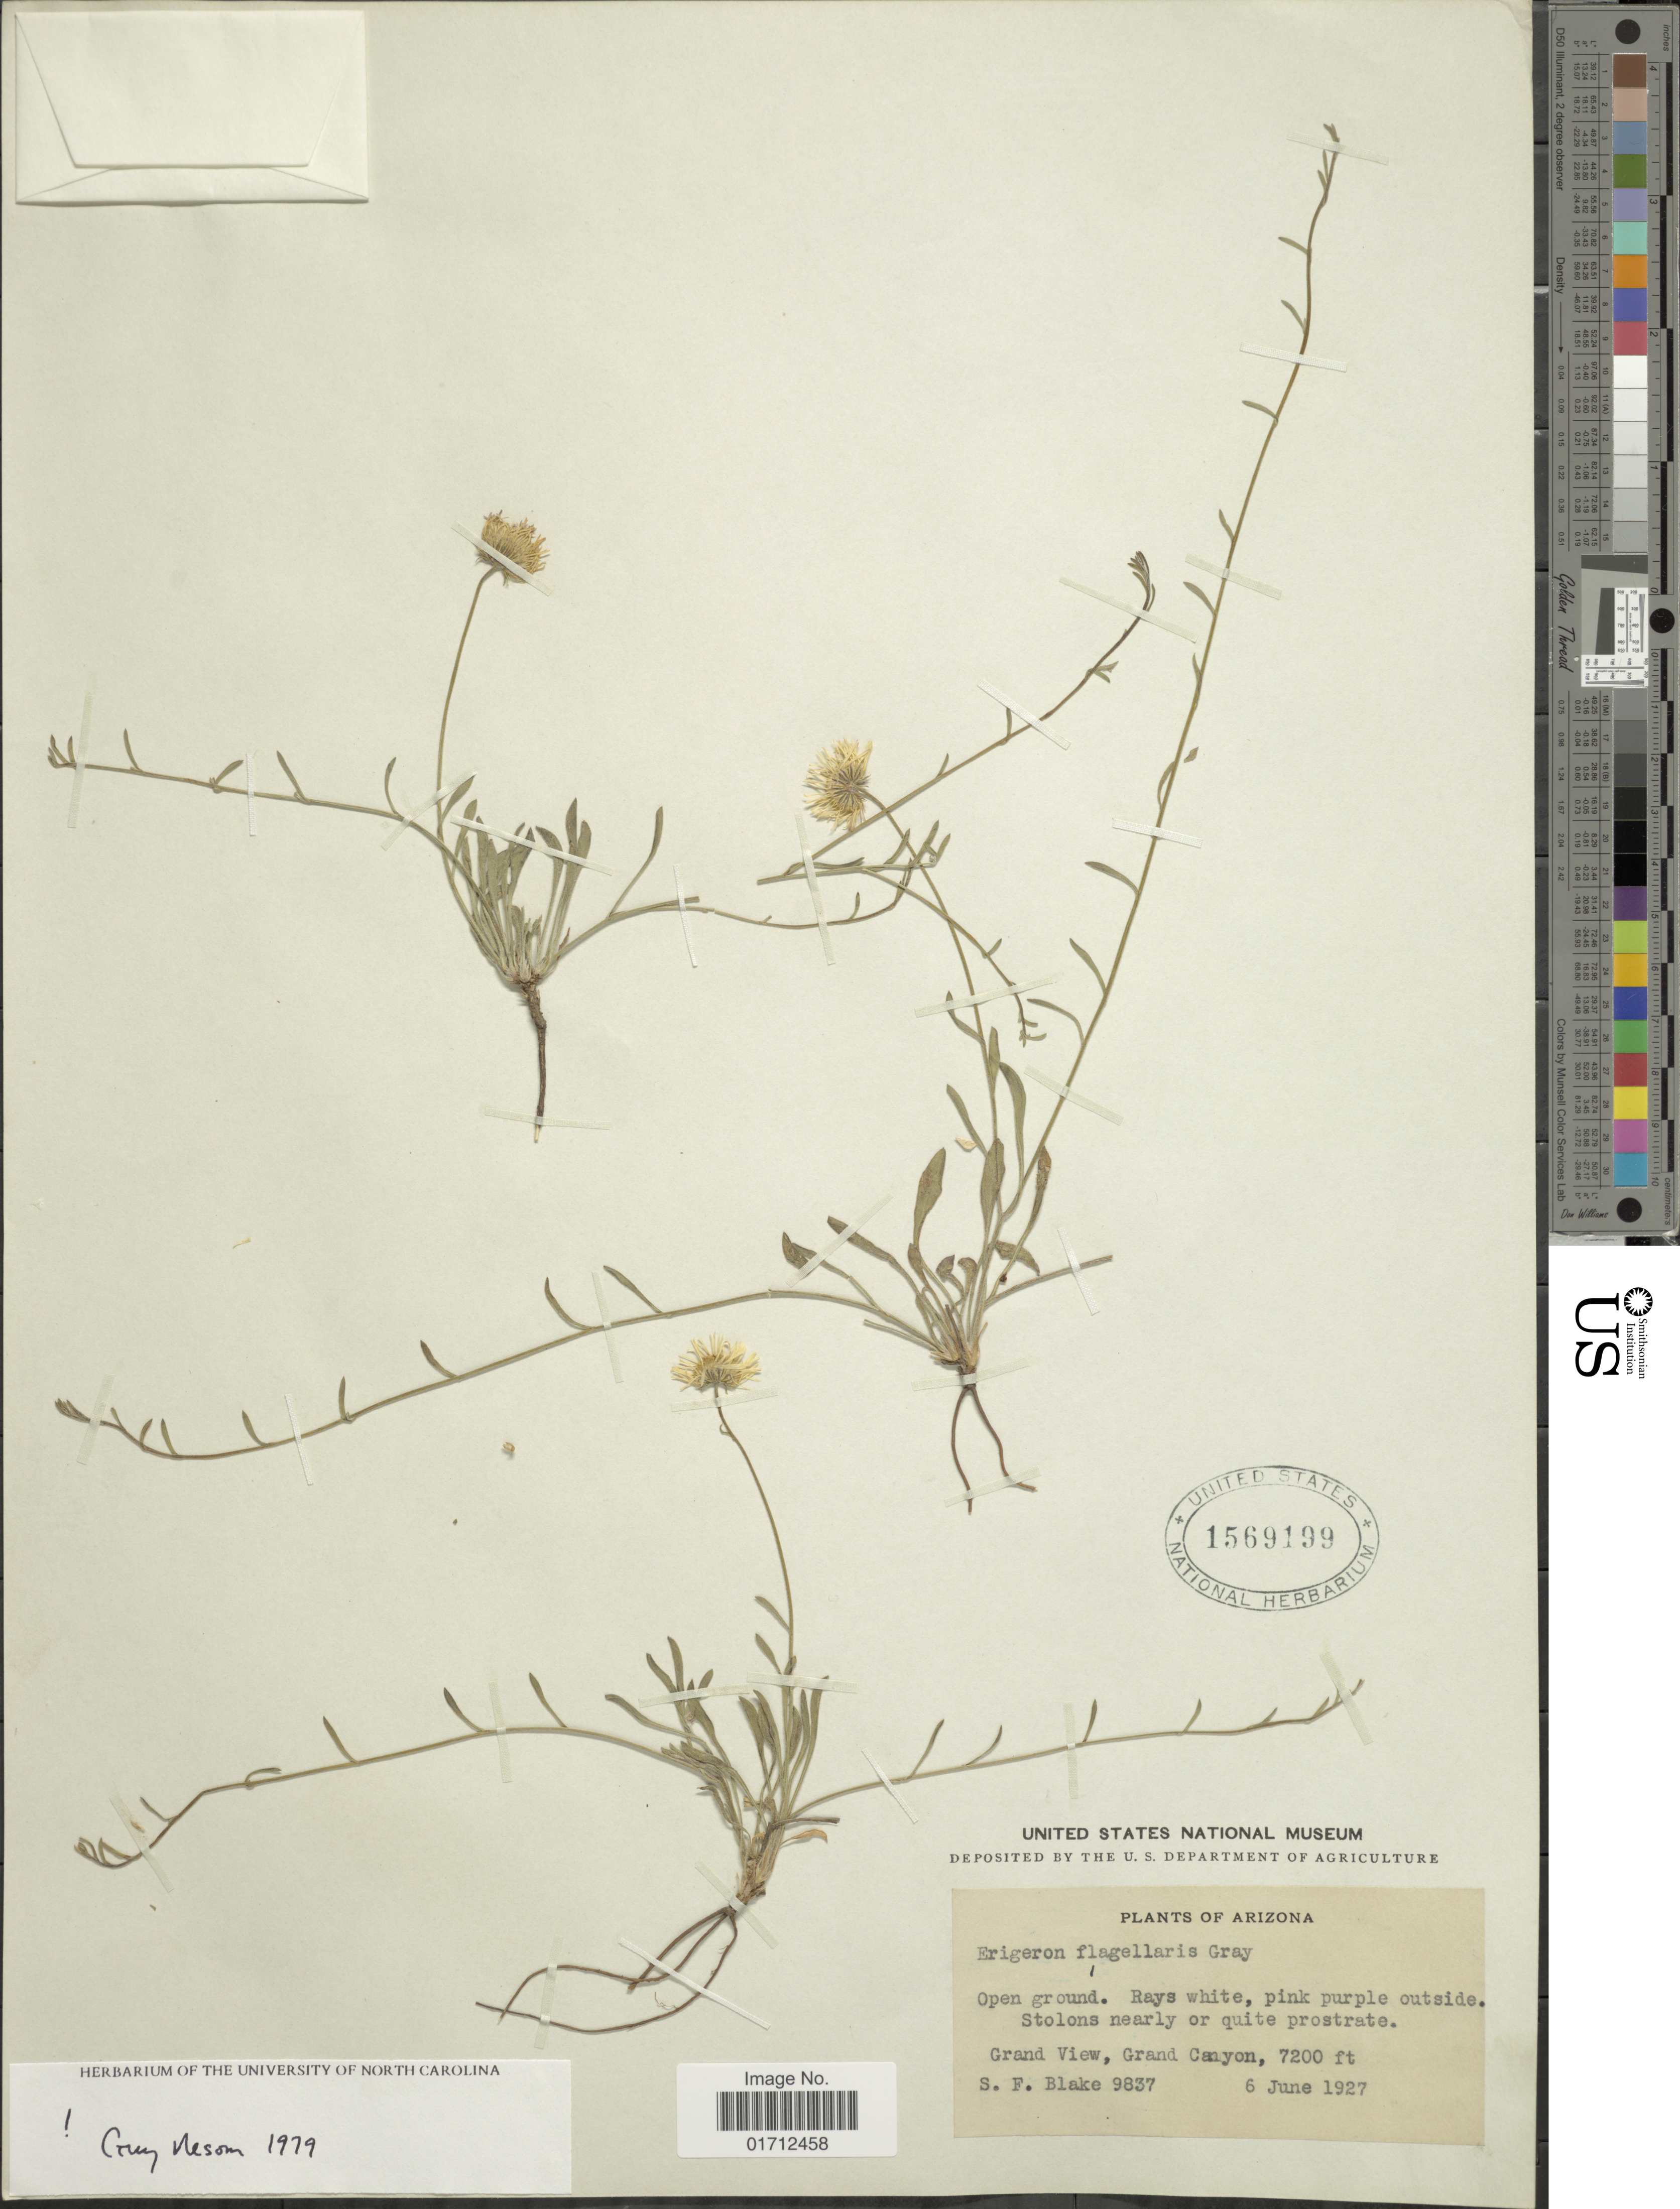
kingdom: Plantae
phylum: Tracheophyta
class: Magnoliopsida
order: Asterales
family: Asteraceae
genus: Erigeron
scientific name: Erigeron flagellaris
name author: A. Gray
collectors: S. Blake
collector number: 9837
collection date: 1927-06-06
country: United States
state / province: Arizona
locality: Grand View, Grand Canyon.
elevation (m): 2195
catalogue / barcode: US 1569199